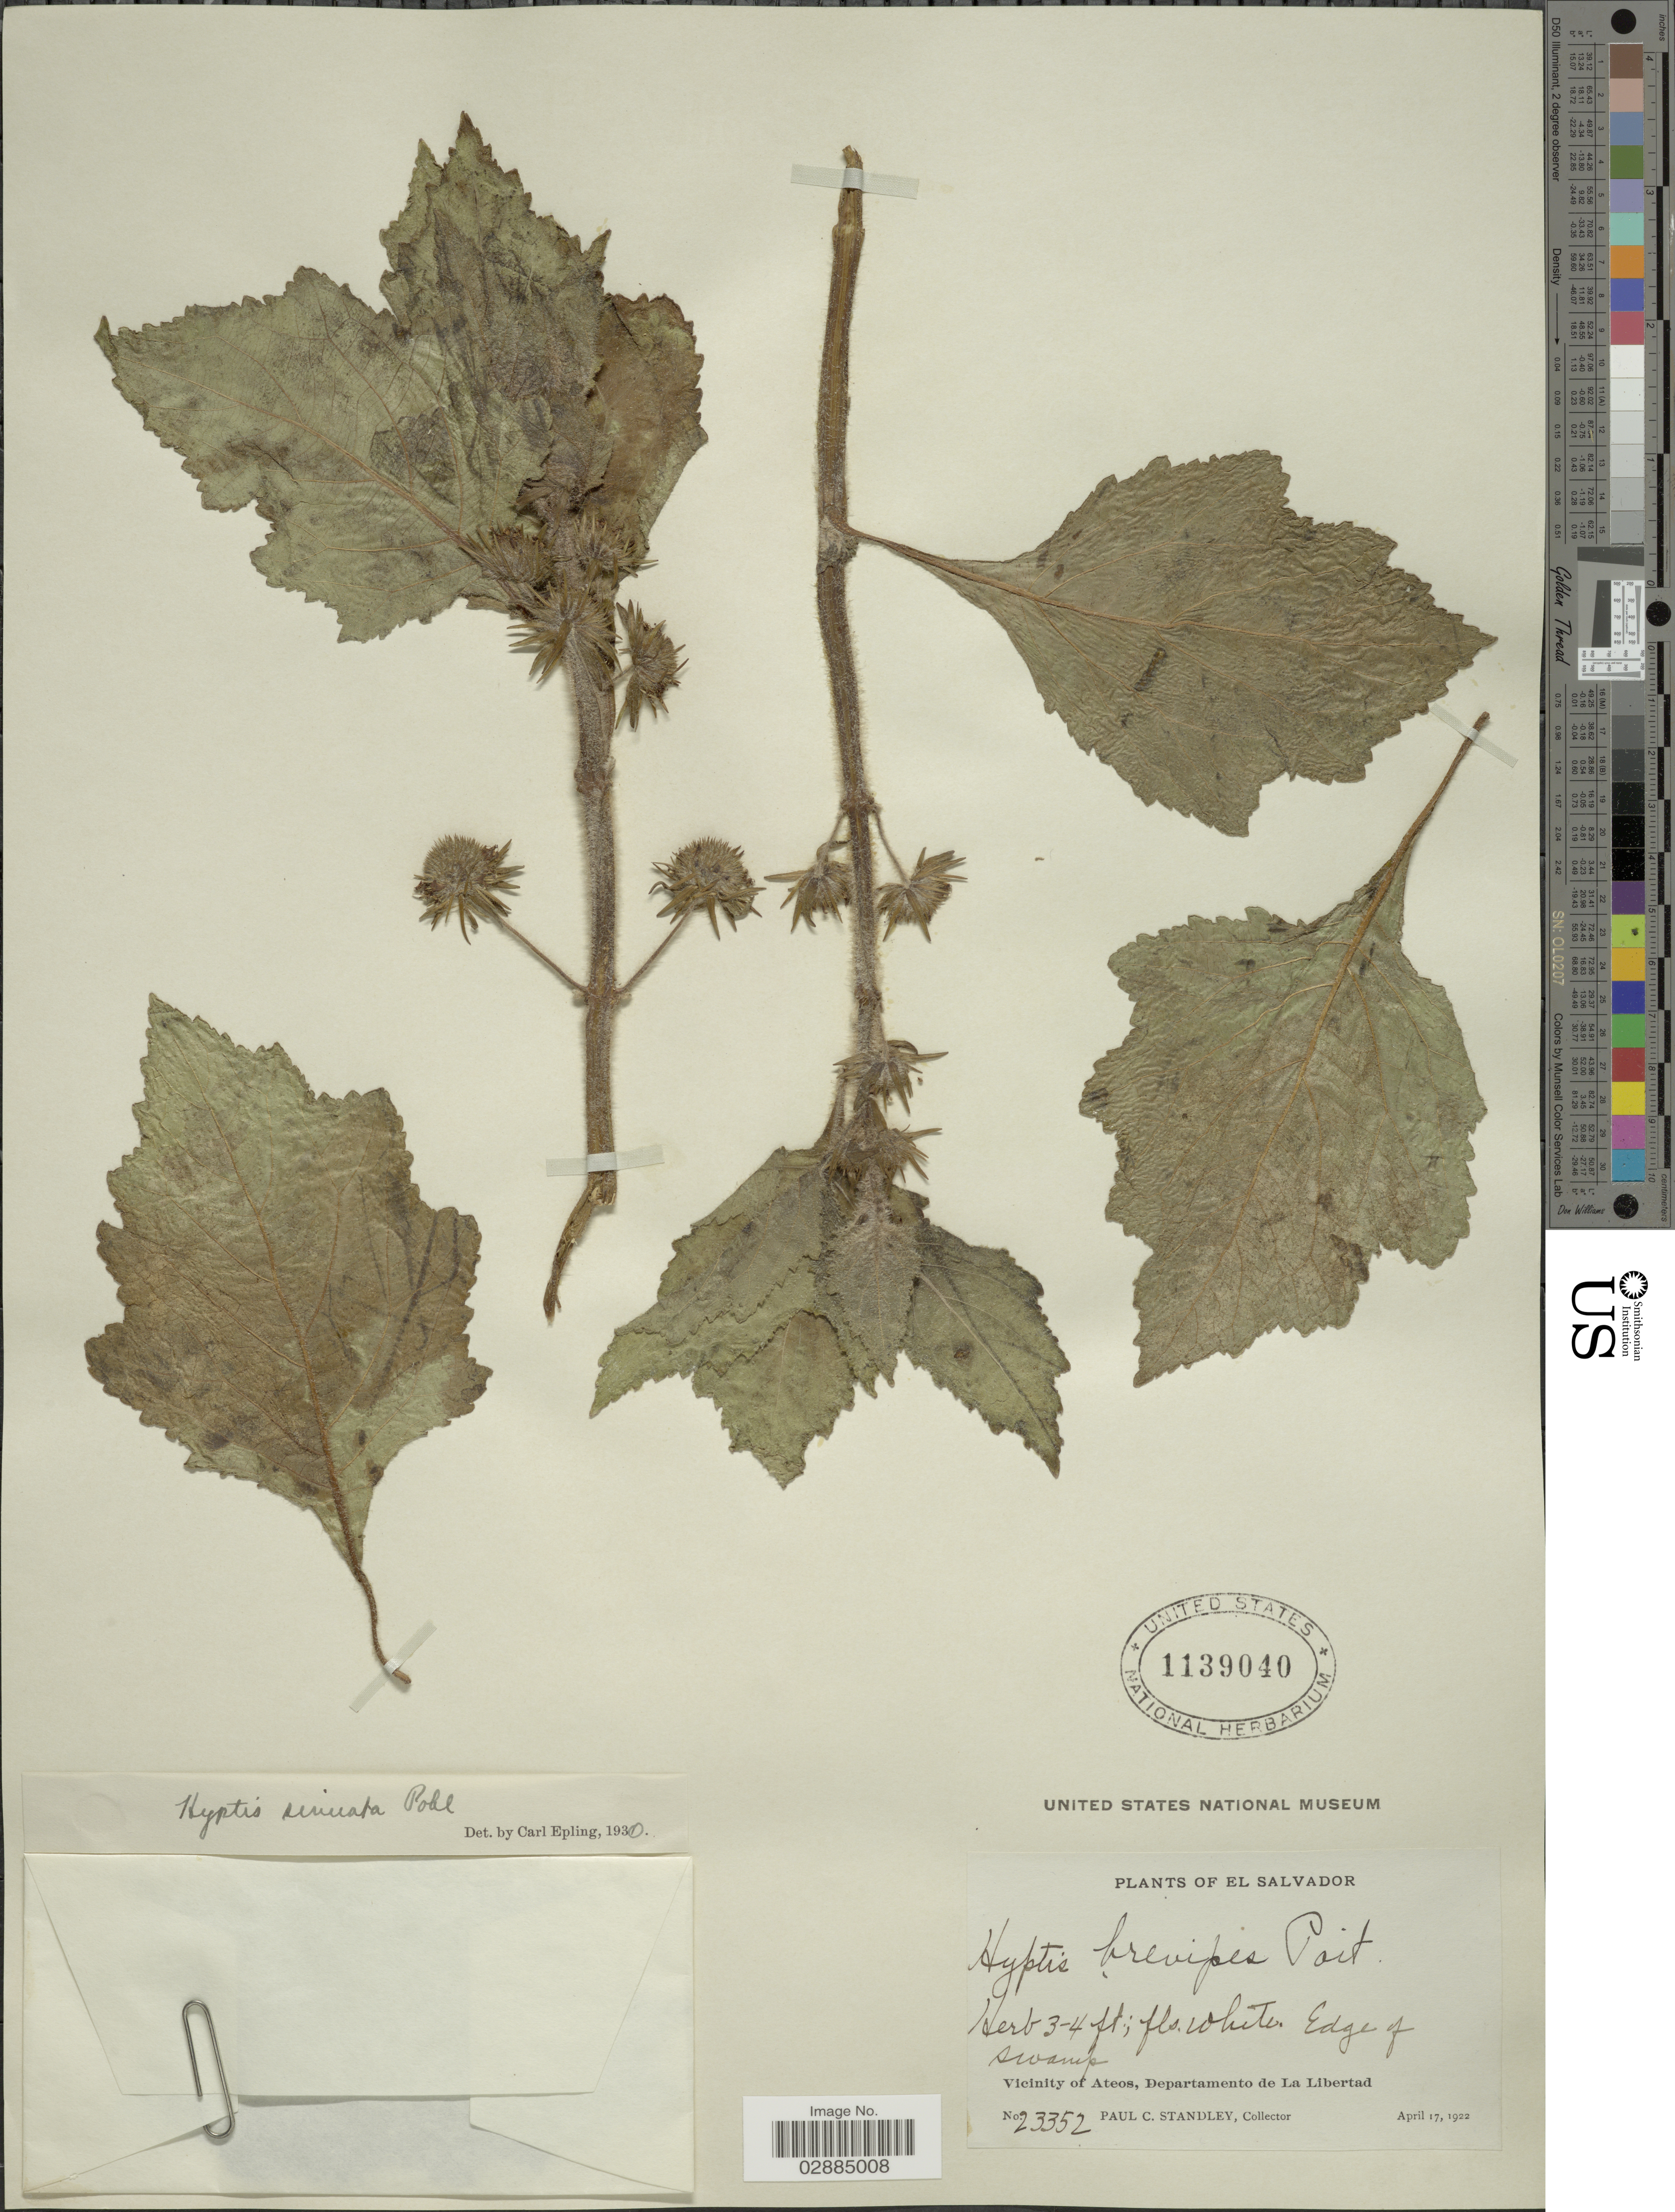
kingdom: Plantae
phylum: Tracheophyta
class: Magnoliopsida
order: Lamiales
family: Lamiaceae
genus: Hyptis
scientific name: Hyptis sinuata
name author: Pohl ex Benth.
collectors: P. C. Standley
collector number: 23352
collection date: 1922-04-17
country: El Salvador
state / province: La Libertad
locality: Vicinity of Ateos, Departamento de La Libertad.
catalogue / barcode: US 1139040